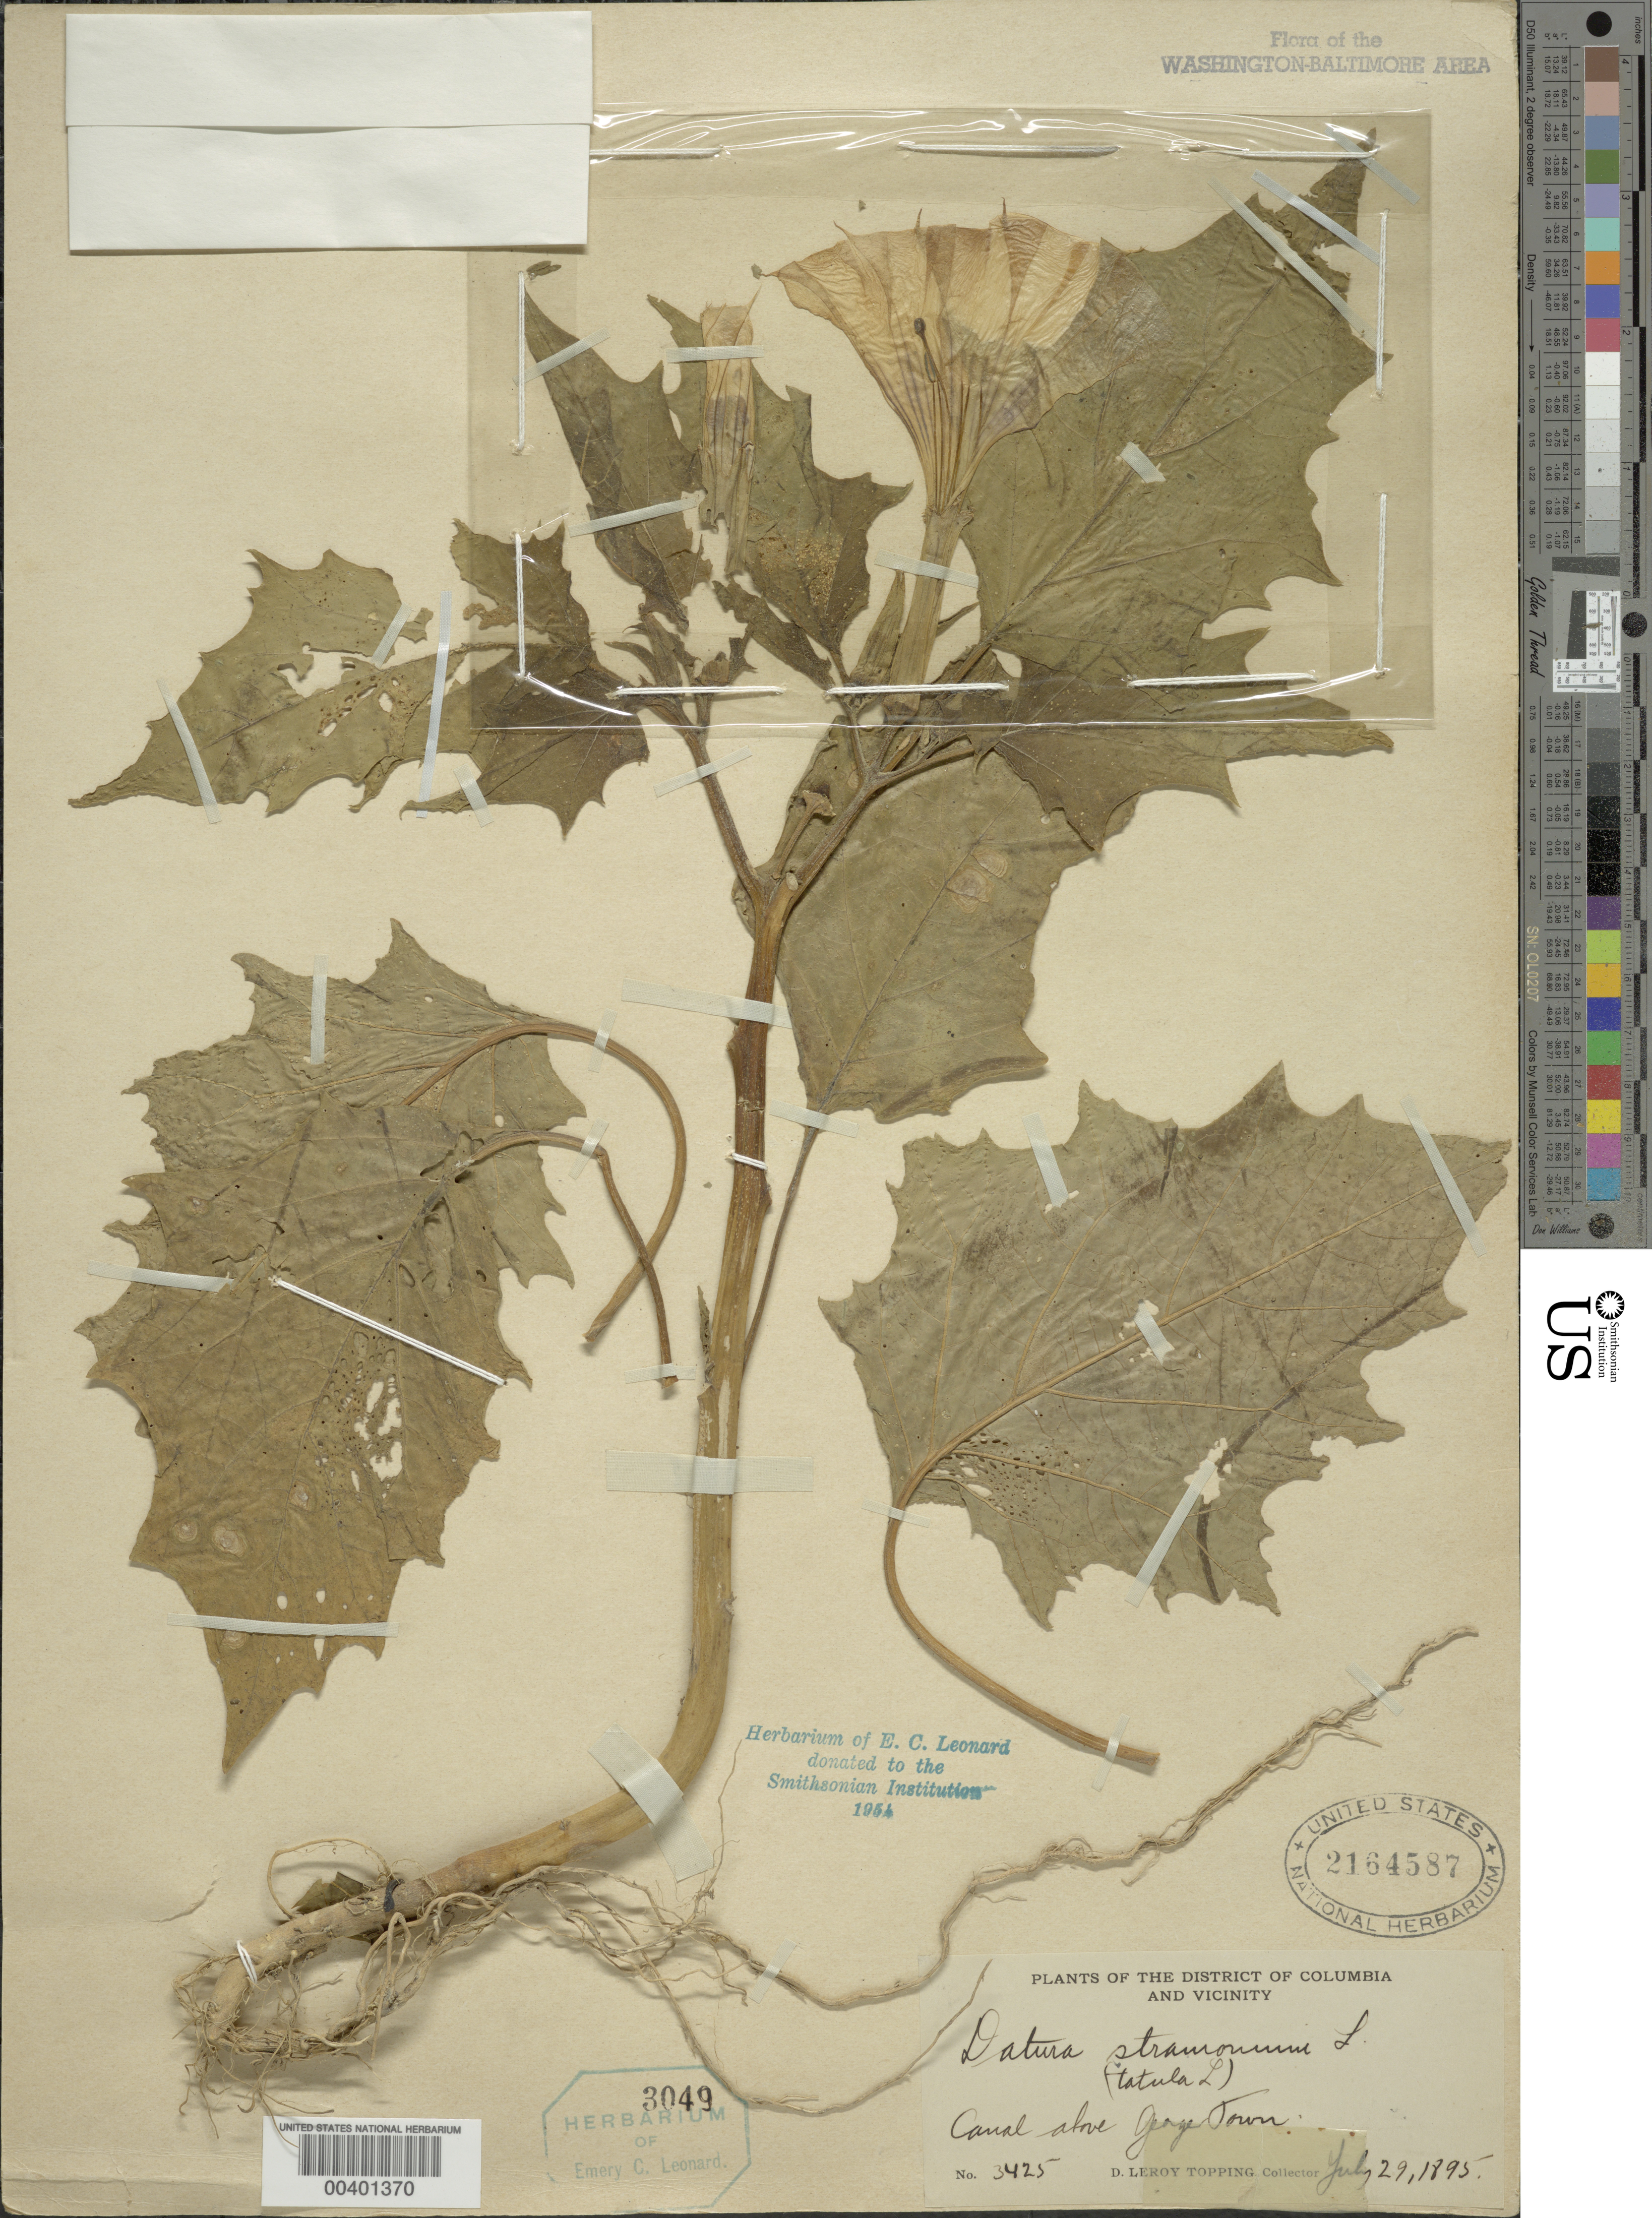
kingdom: Plantae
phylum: Tracheophyta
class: Magnoliopsida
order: Solanales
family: Solanaceae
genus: Datura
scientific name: Datura stramonium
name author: L.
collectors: D. L. Topping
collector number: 3425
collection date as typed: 29 Jul 1895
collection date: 1895-07-29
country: United States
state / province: District of Columbia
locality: Canal above Georgetown C. and O. Canal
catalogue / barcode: US 2164587